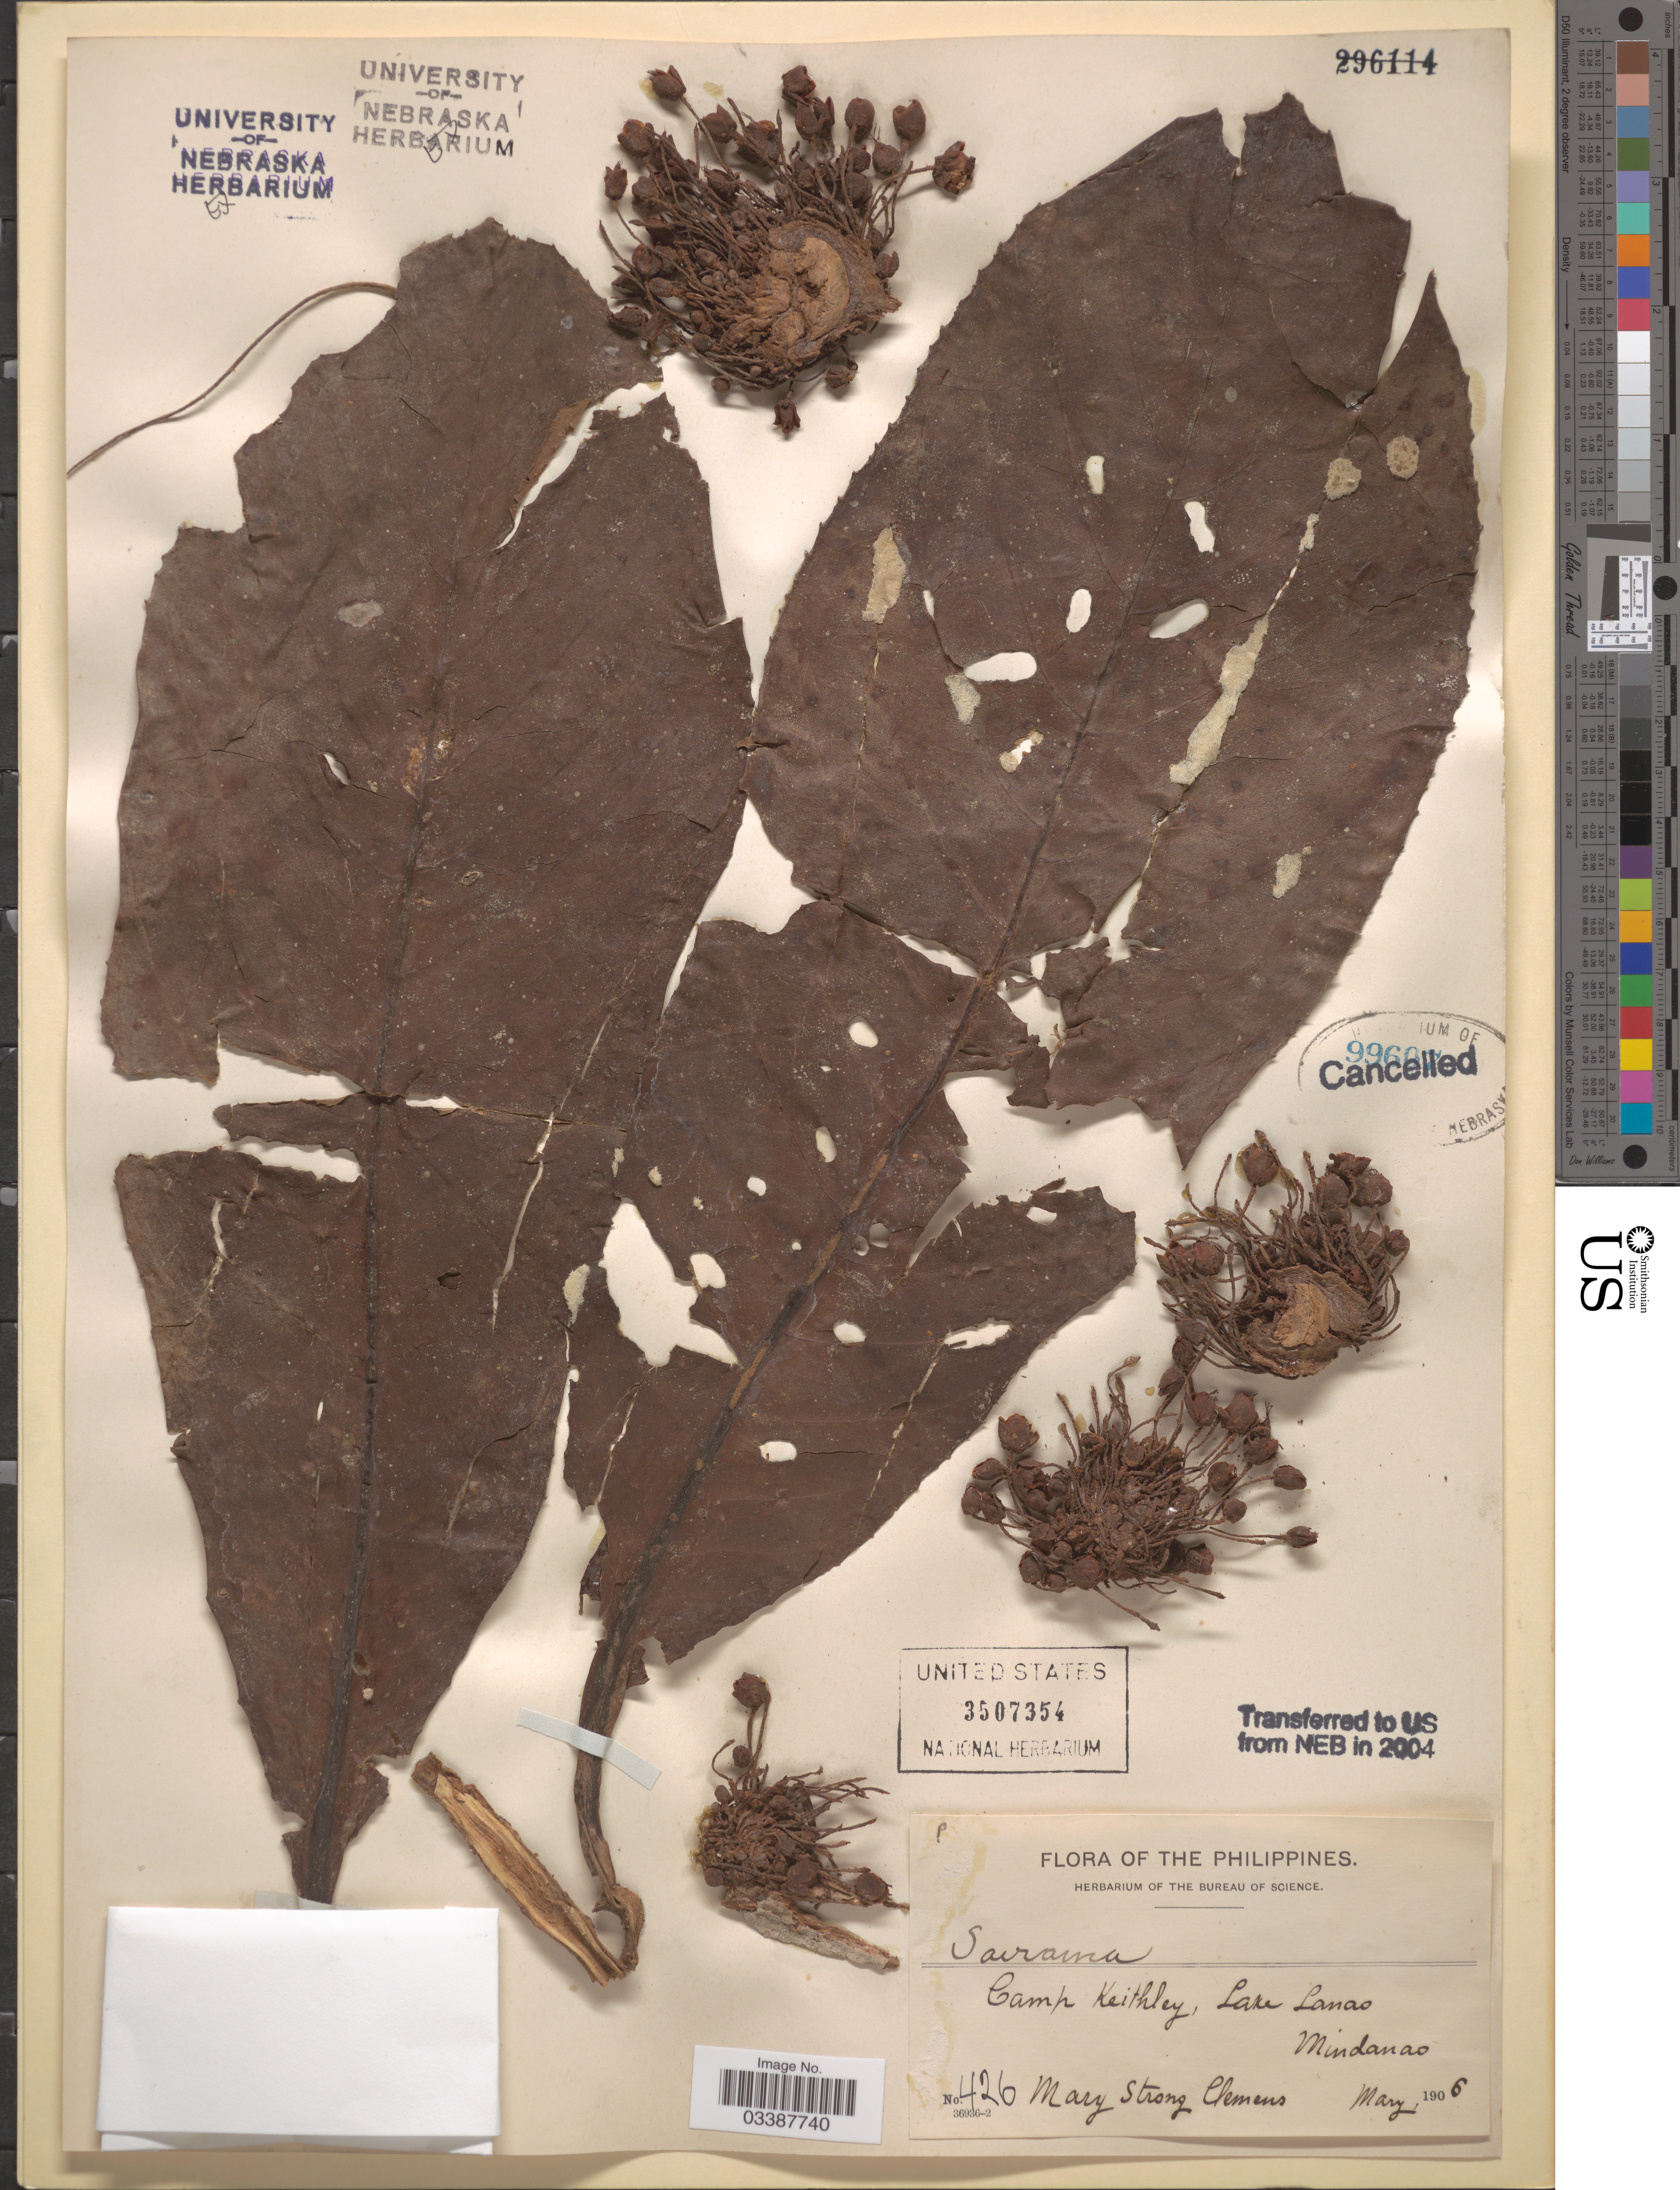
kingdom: Plantae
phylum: Tracheophyta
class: Magnoliopsida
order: Ericales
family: Actinidiaceae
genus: Saurauia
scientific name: Saurauia sp.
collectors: M. S. Clemens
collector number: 426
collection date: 1906-03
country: Philippines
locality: Camp Keithley, Lake Lanao. Mindanao.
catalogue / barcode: US 3507354